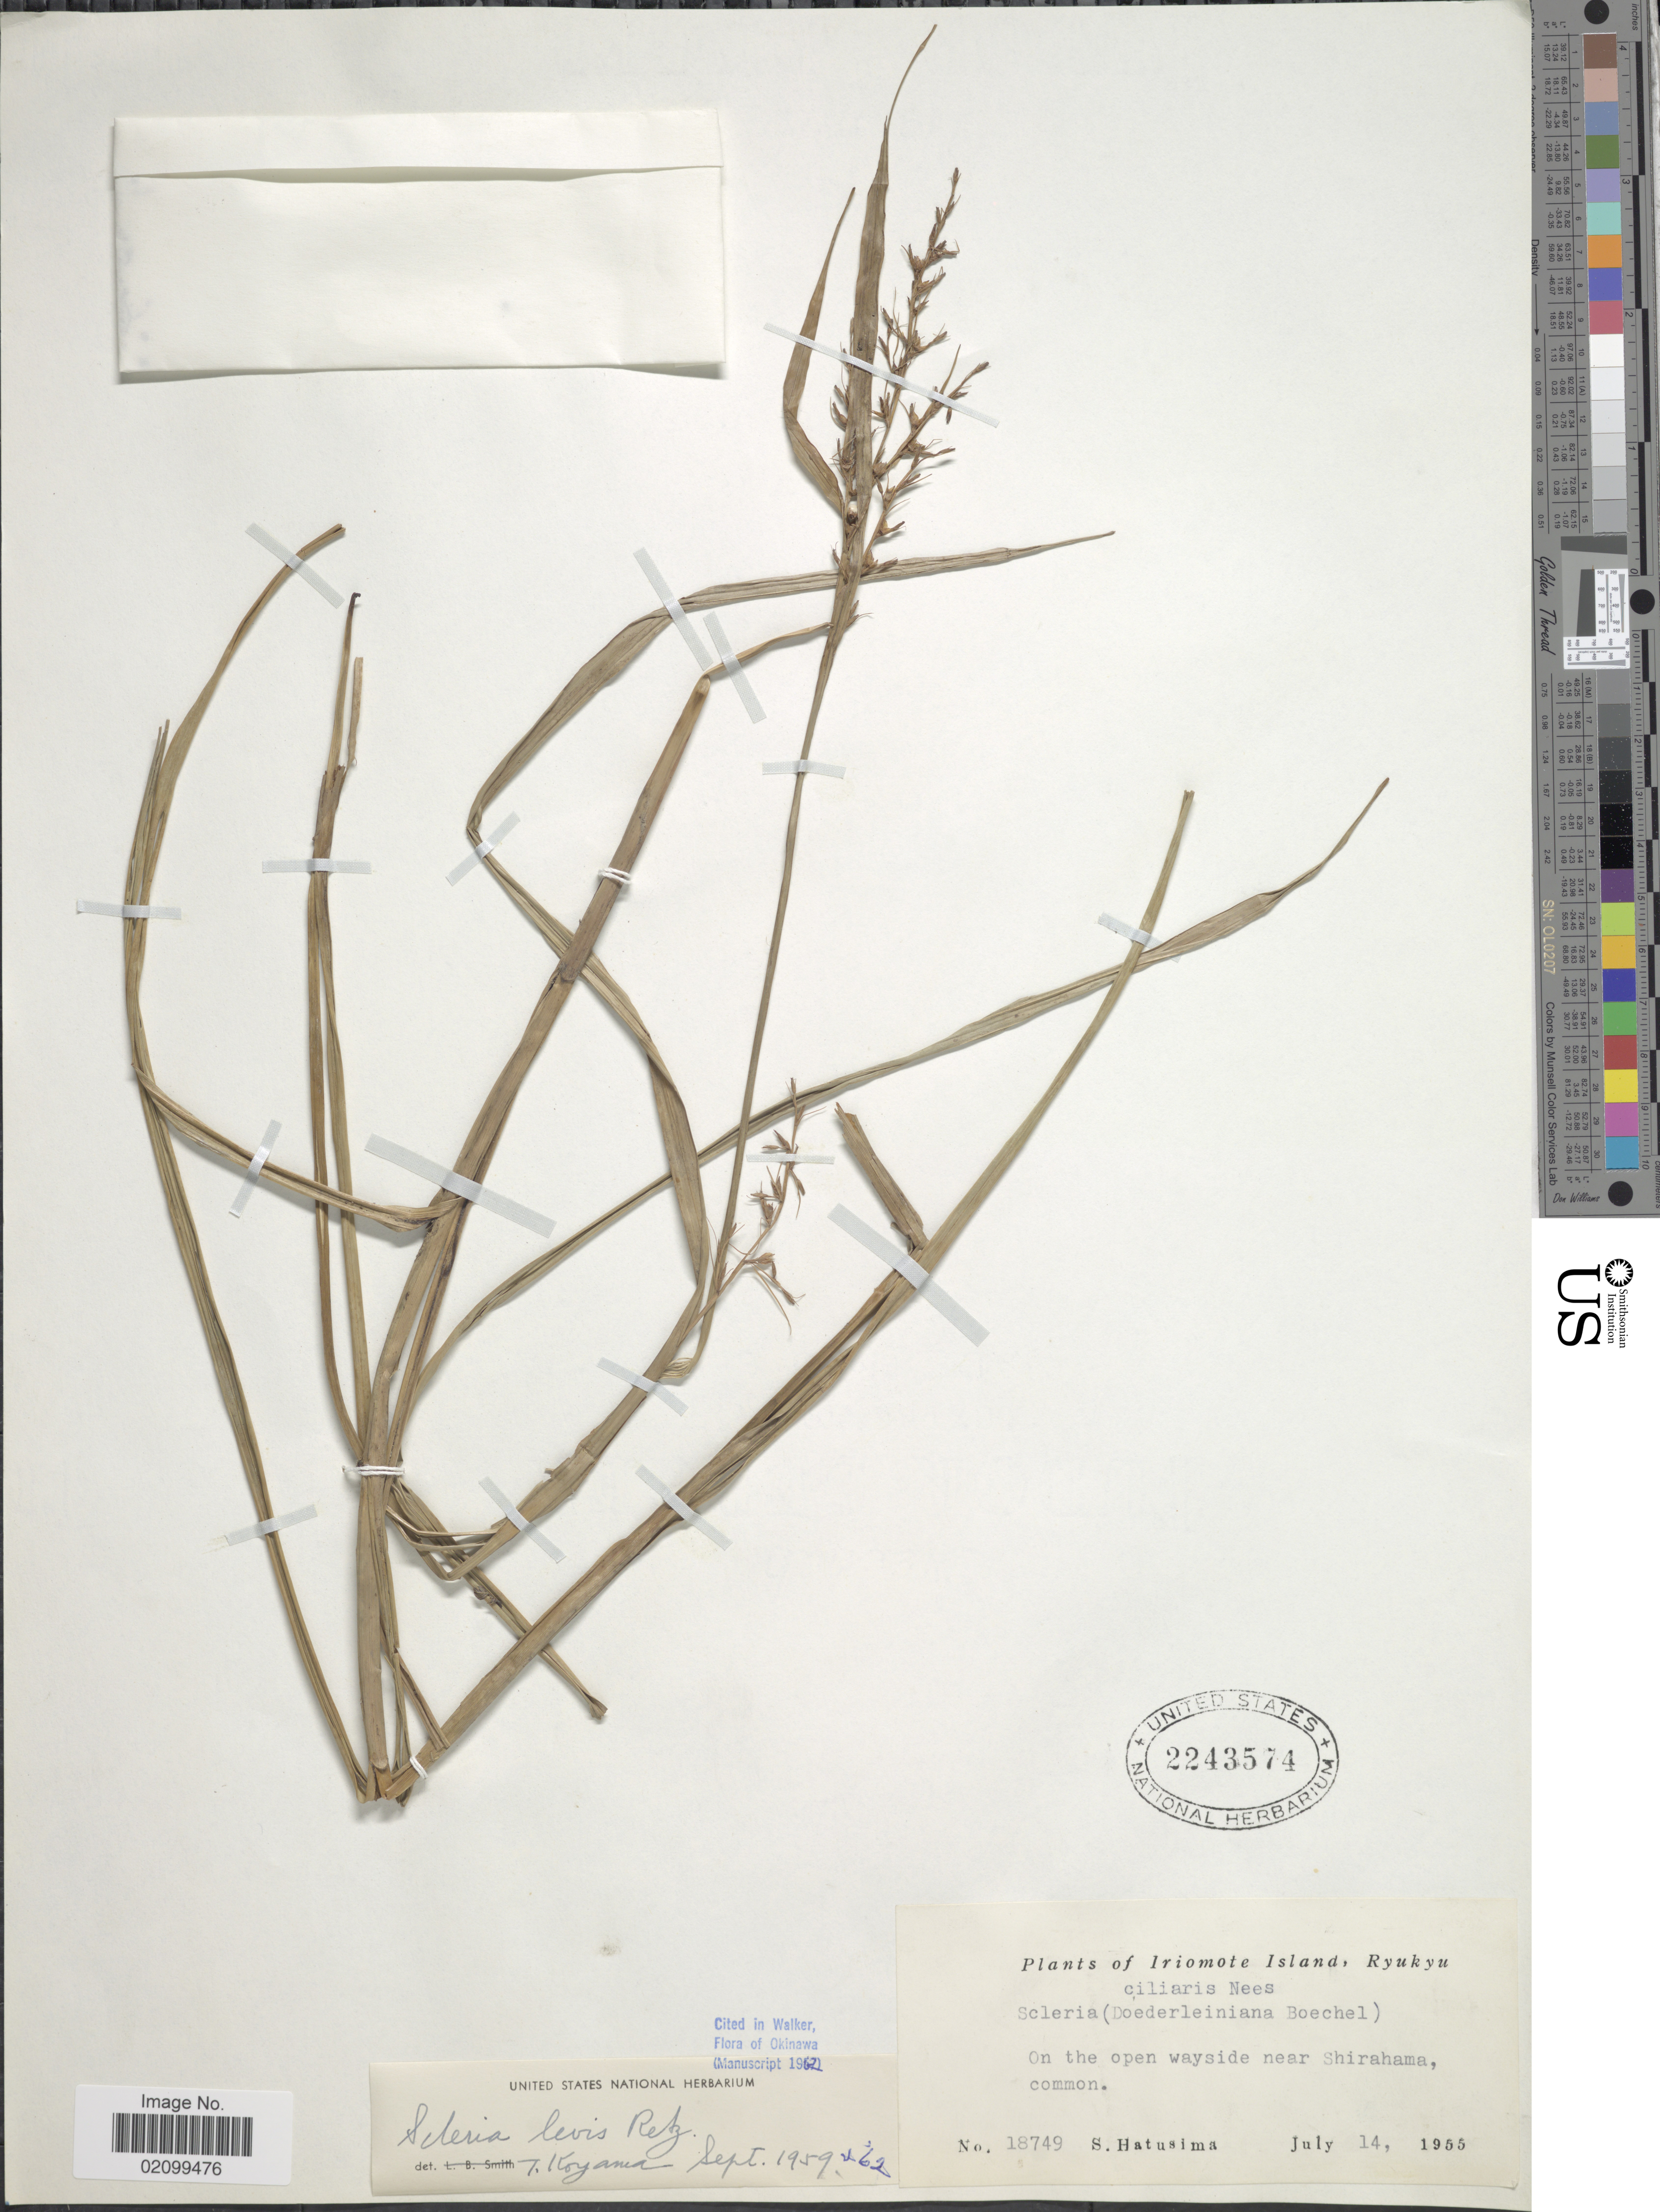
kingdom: Plantae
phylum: Tracheophyta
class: Liliopsida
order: Poales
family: Cyperaceae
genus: Scleria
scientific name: Scleria levis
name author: Retz.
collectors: S. Hatusima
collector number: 18749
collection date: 1955-07-14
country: Japan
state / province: Okinawa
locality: Iriomote Island, Ryukyu. On the open wayside near Shirahama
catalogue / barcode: US 2243574